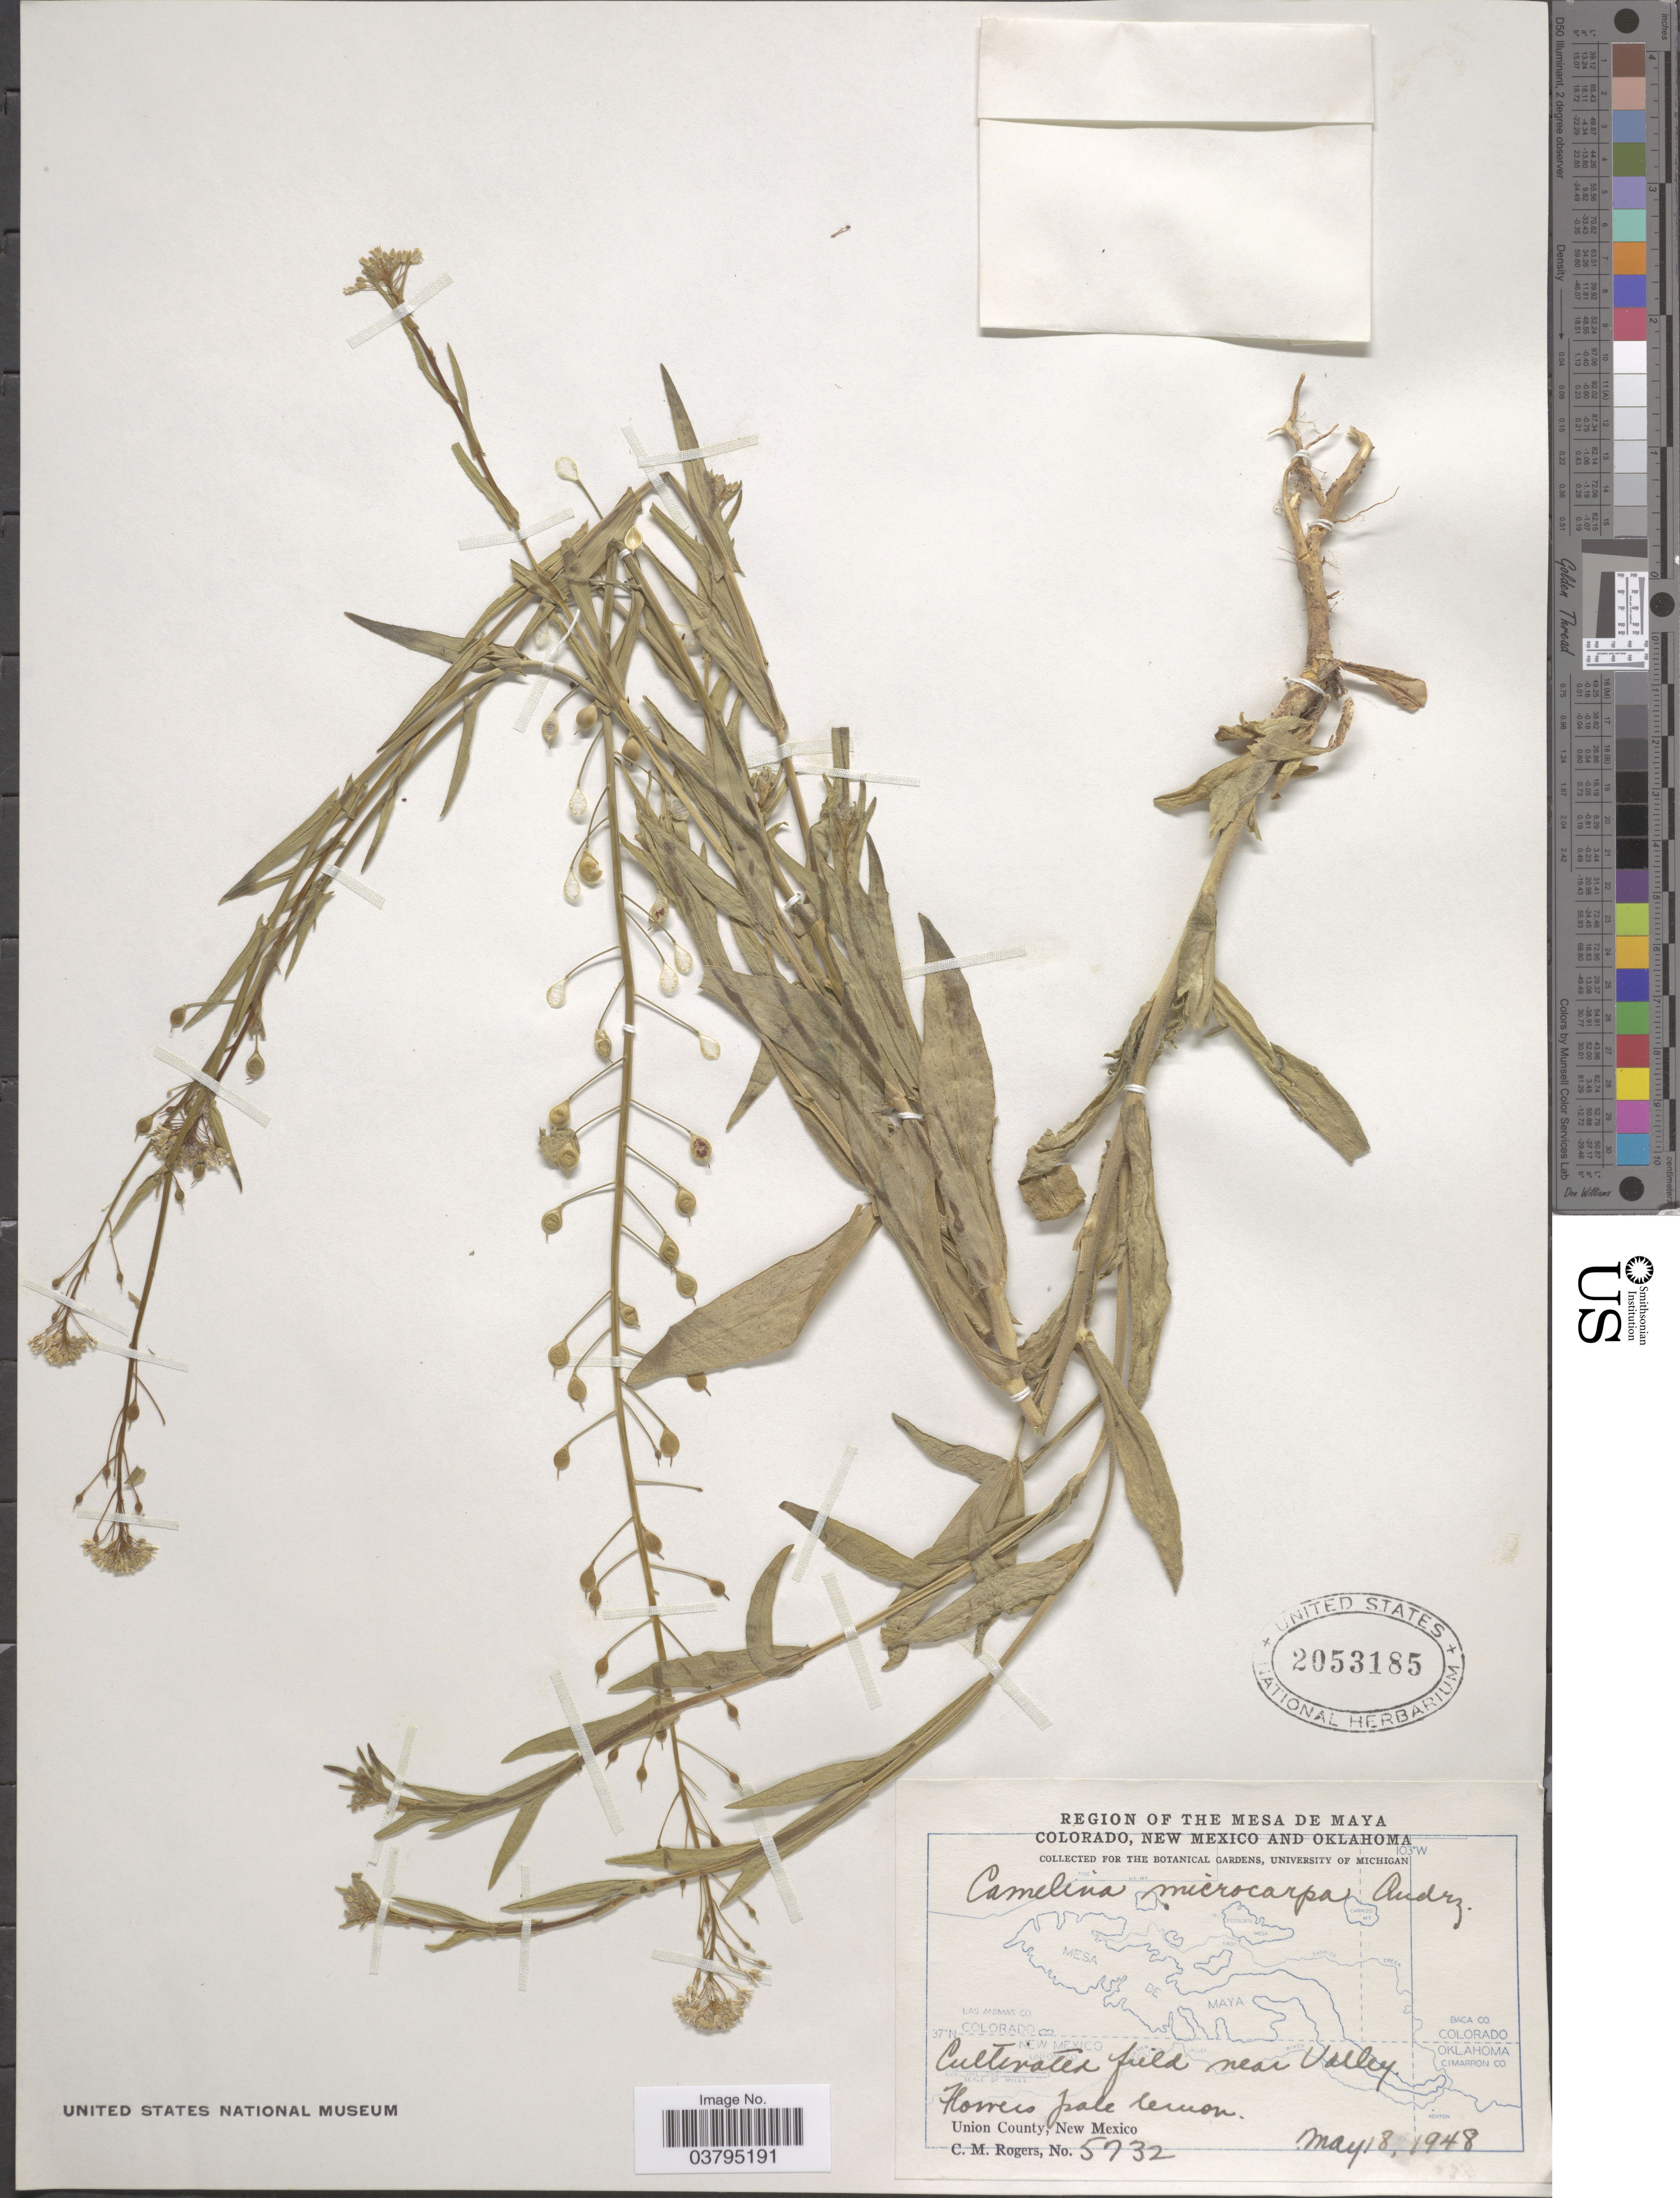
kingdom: Plantae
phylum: Tracheophyta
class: Magnoliopsida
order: Brassicales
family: Brassicaceae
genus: Camelina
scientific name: Camelina microcarpa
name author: DC.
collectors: C. M. Rogers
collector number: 5732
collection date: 1948-05-18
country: United States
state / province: New Mexico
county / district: Union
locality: Cultivated field near valley, Union County.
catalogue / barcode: US 2053185